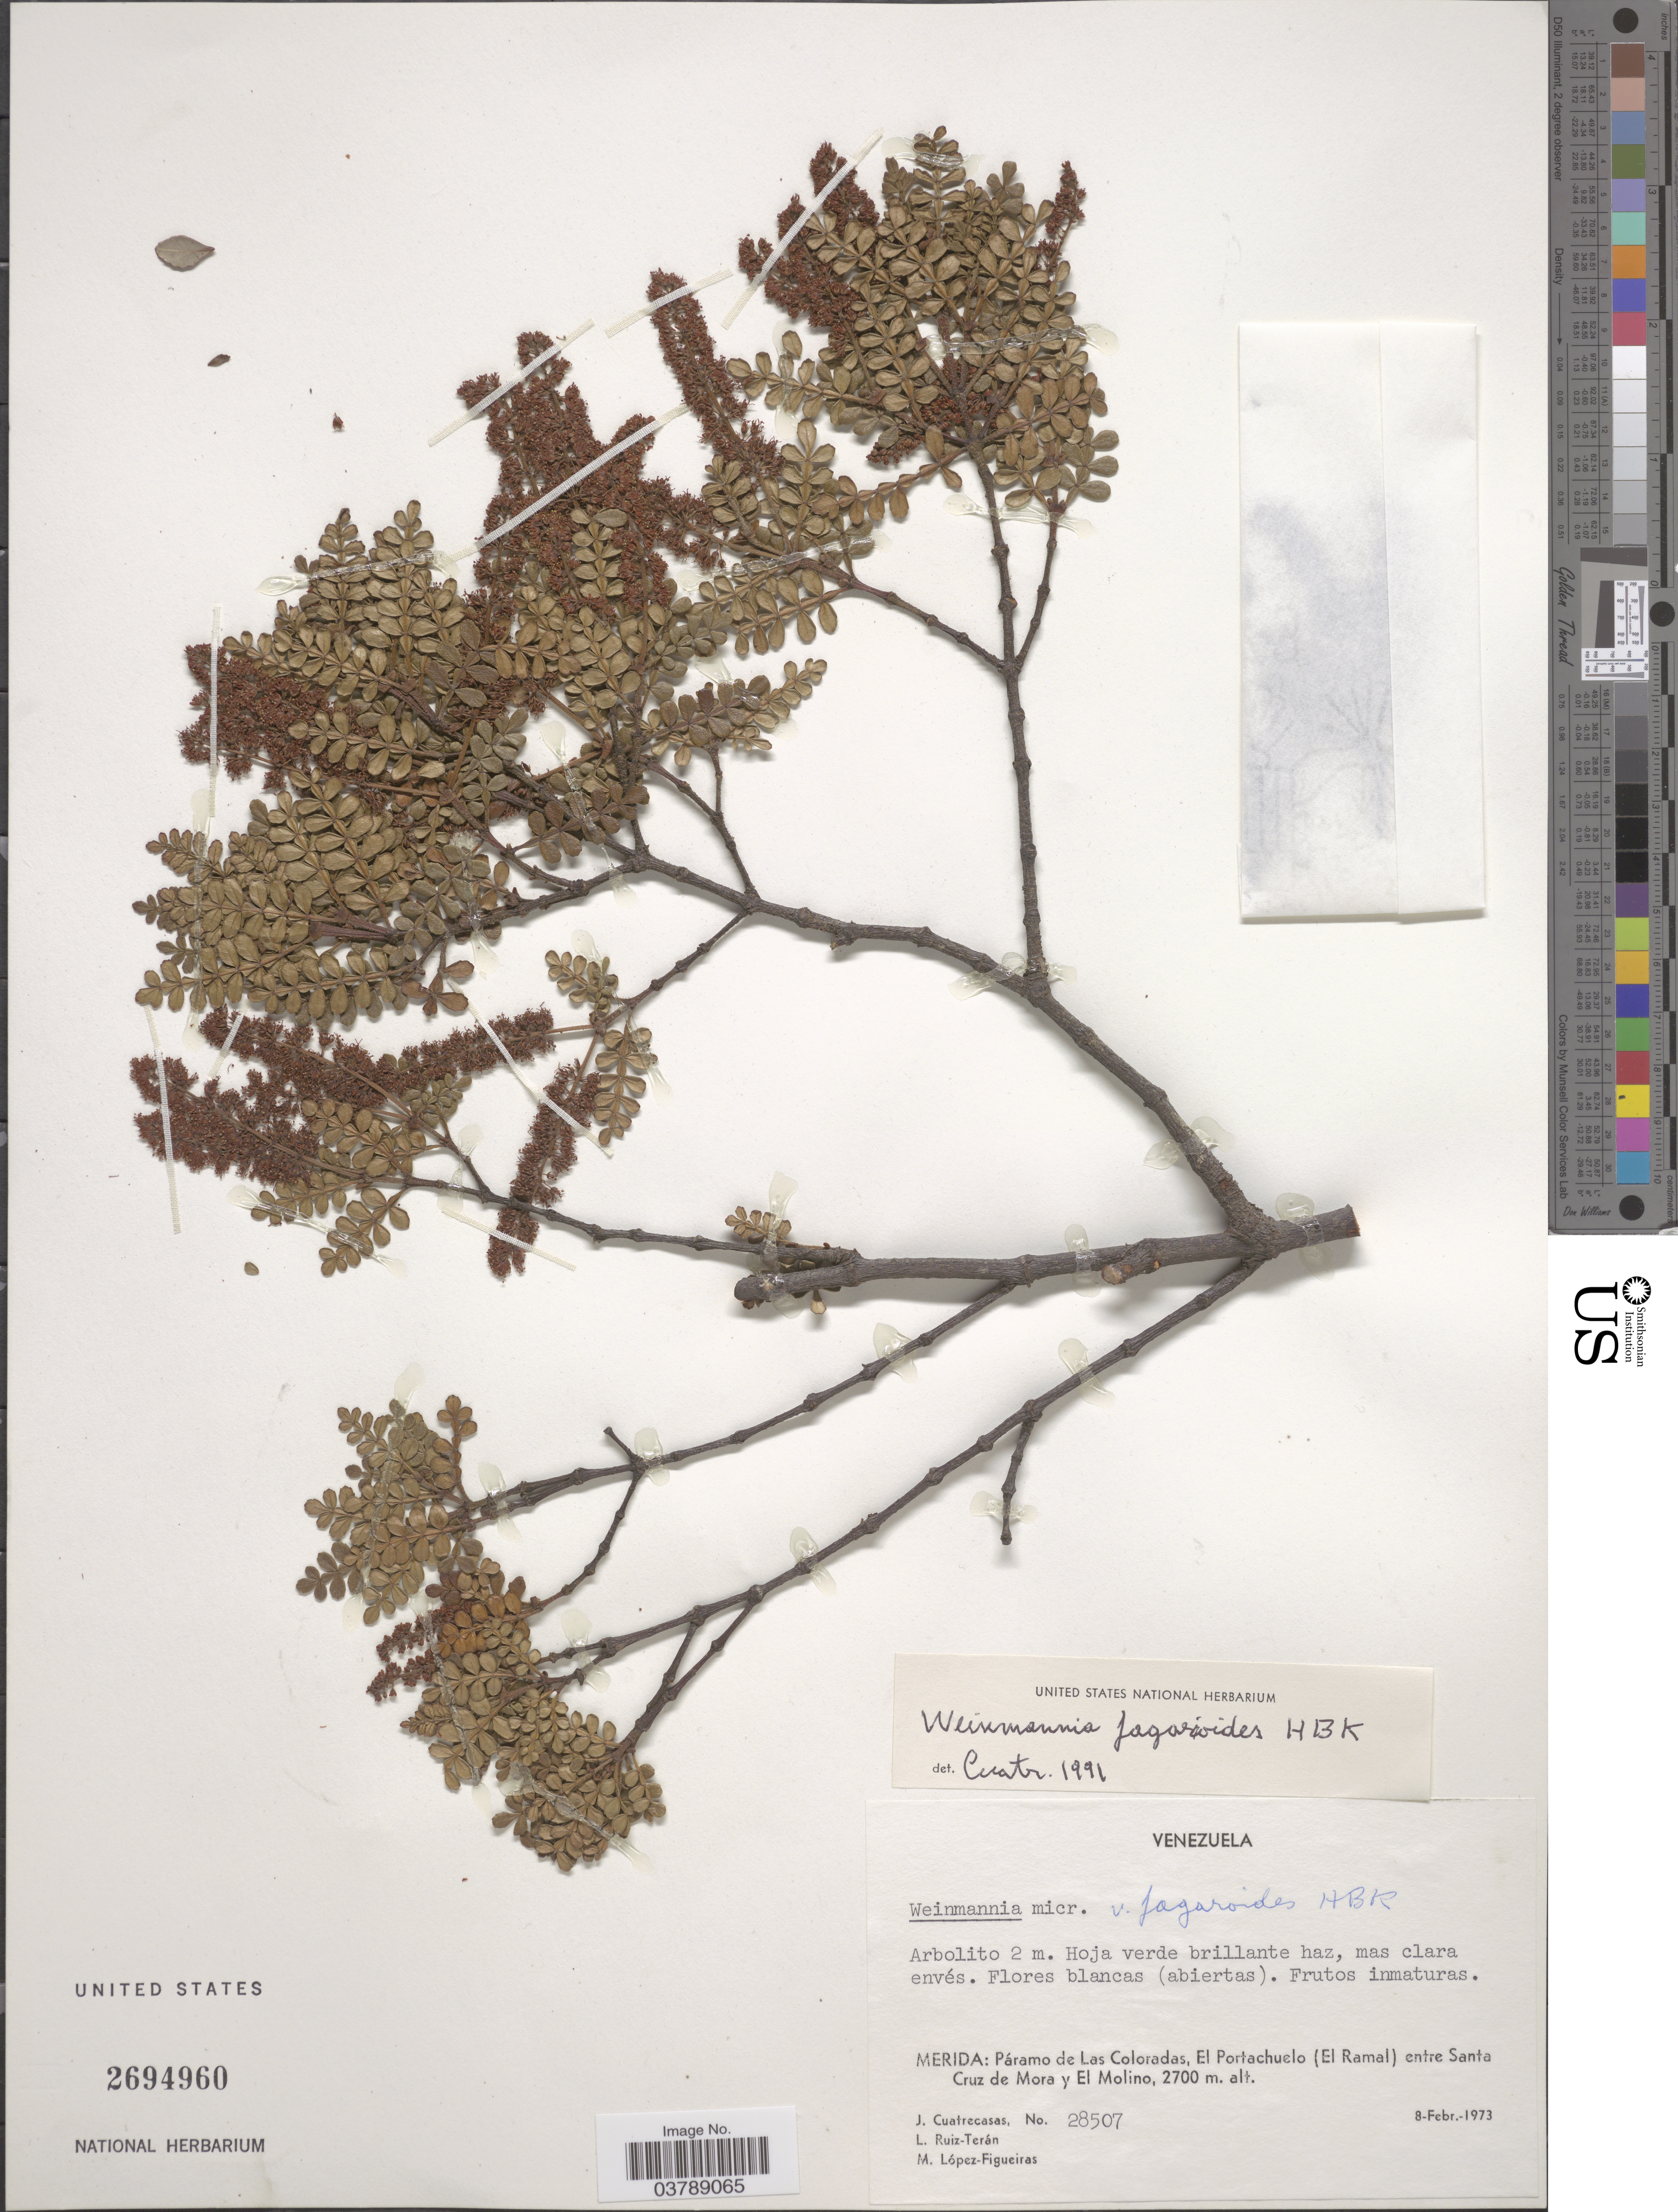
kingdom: Plantae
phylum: Tracheophyta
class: Magnoliopsida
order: Oxalidales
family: Cunoniaceae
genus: Weinmannia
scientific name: Weinmannia fagaroides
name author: Kunth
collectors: J. Cuatrecasas, L. E. Ruíz-Terán & M. López Figueiras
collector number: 28507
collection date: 1973-02-08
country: Venezuela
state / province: Merida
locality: Páramo de Las Coloradas, El Portachuelo (El Ramal) entre Santa Cruz de Mora y El Molino.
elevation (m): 2700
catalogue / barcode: US 2694960